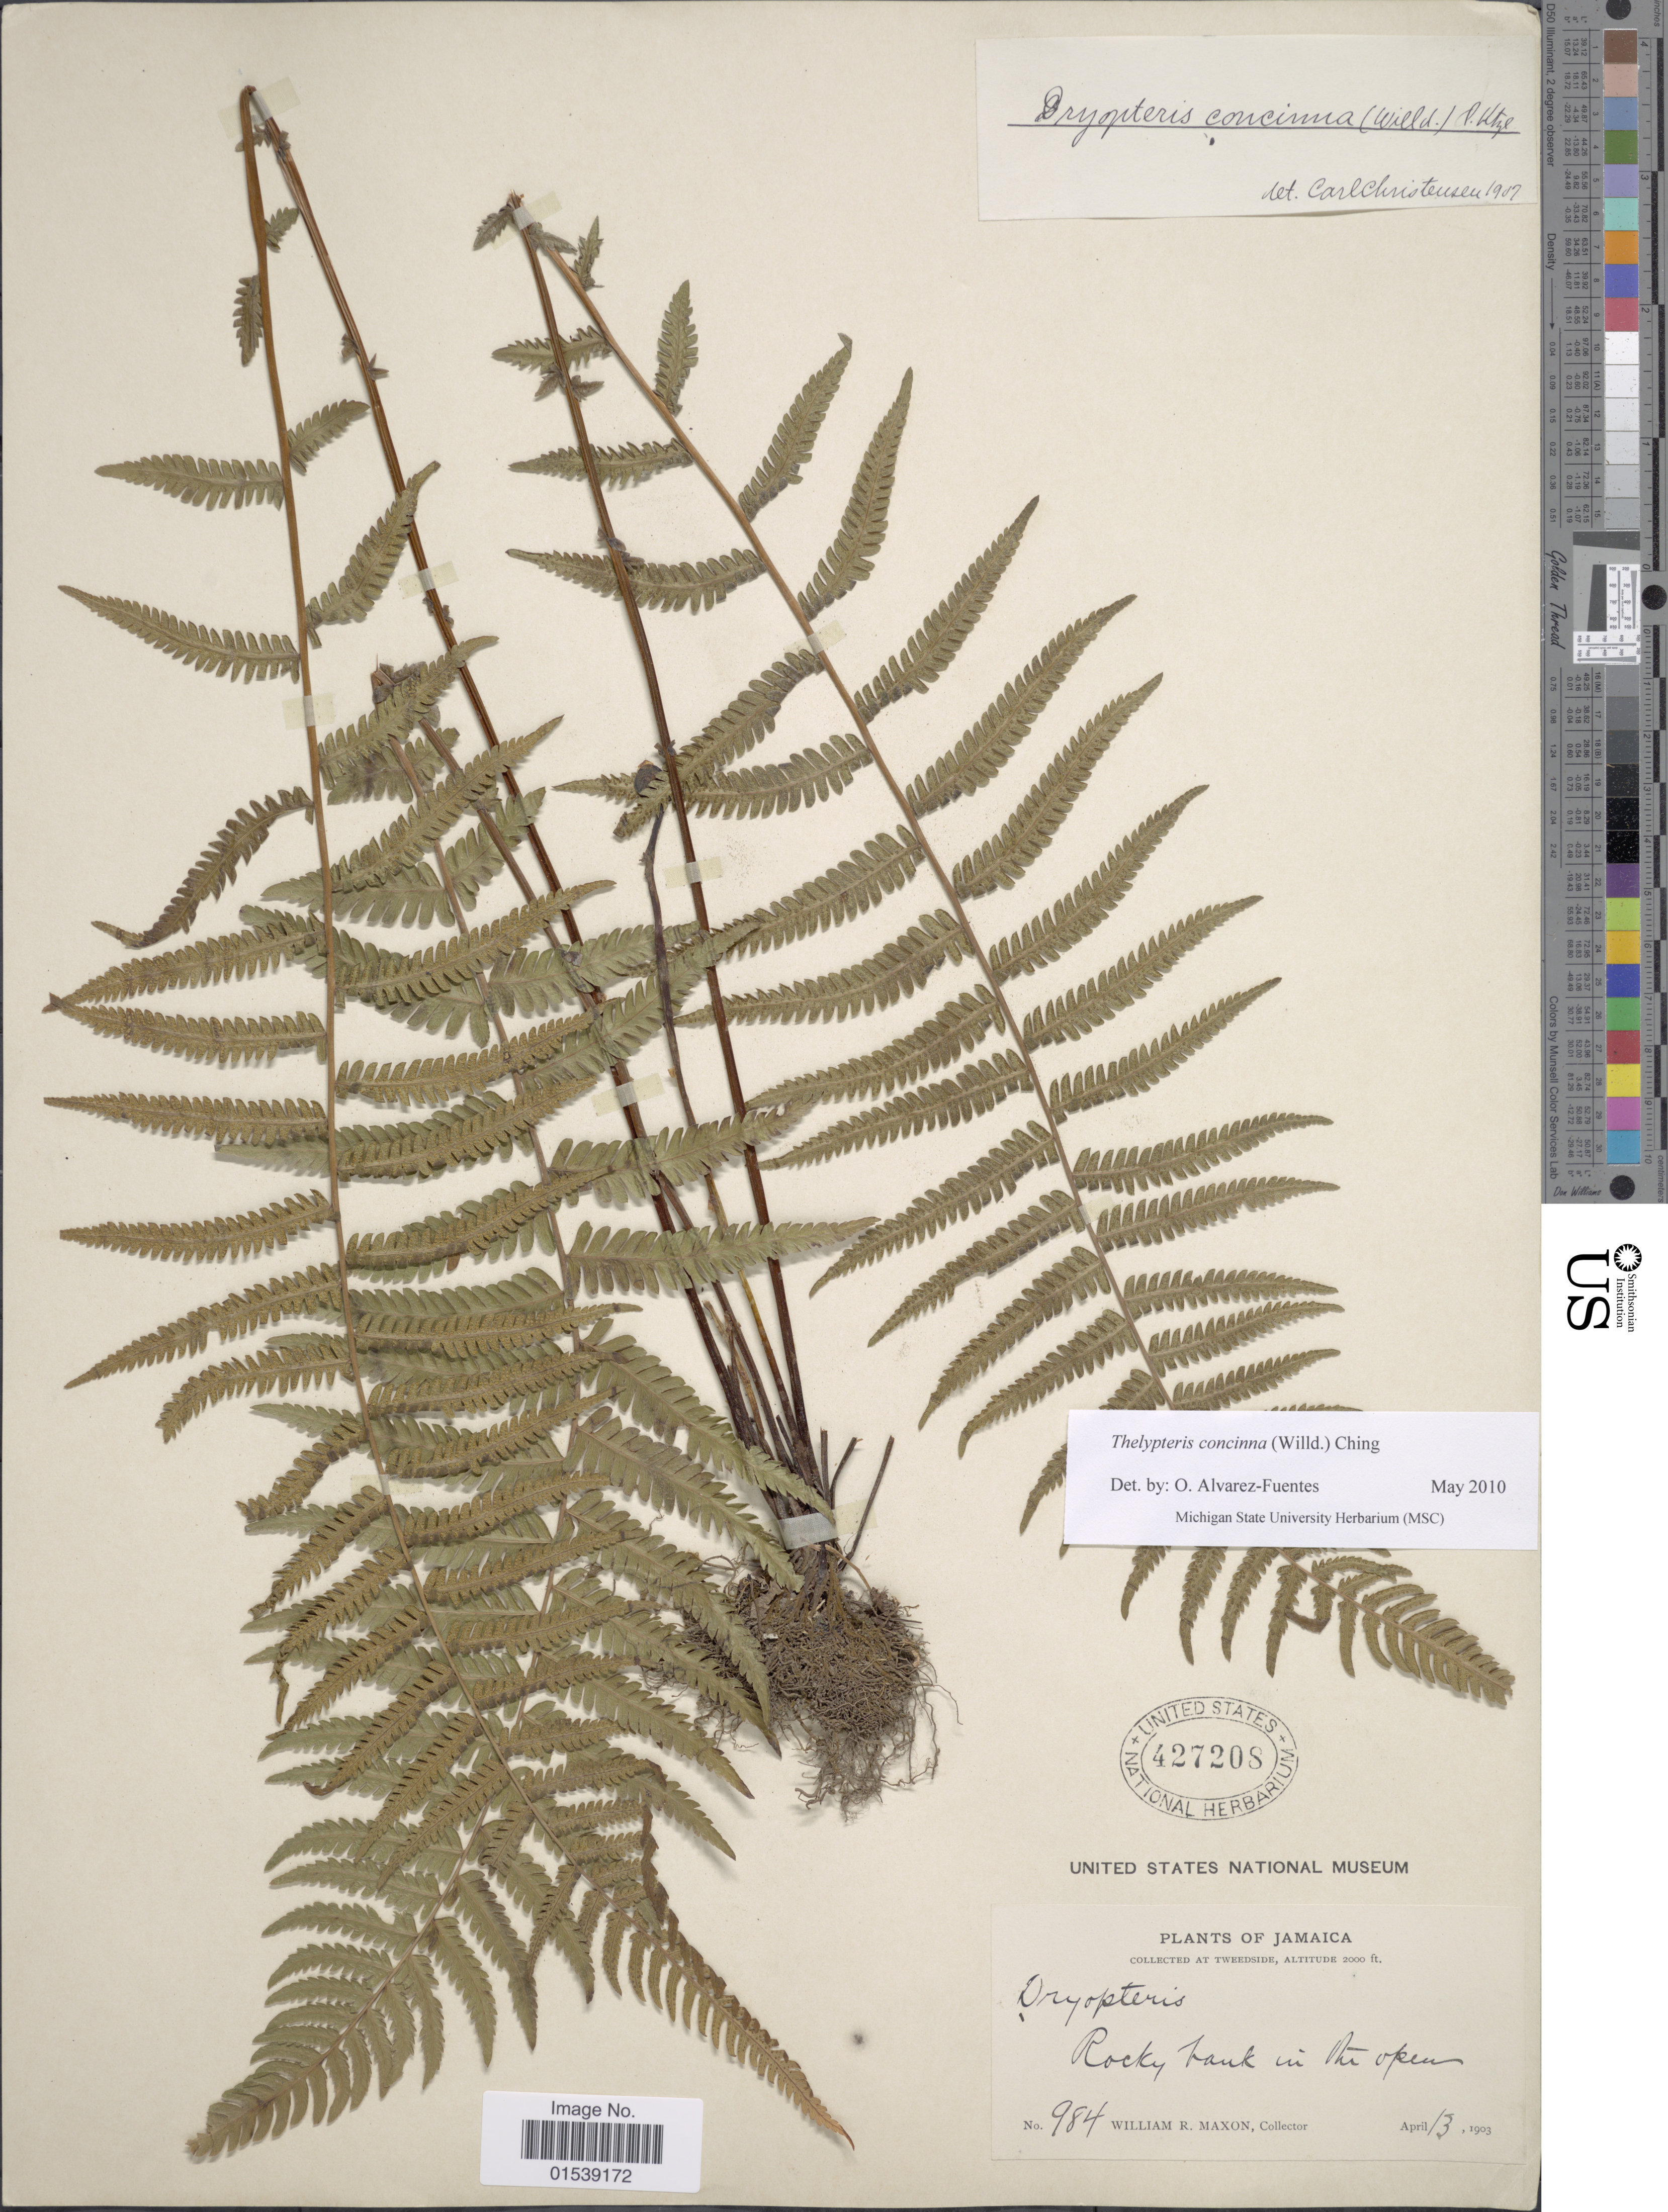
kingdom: Plantae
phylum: Tracheophyta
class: Polypodiopsida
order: Polypodiales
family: Thelypteridaceae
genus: Amauropelta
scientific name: Amauropelta concinna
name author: (Willd.) Pic. Serm.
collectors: W. R. Maxon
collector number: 984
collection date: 1903-04-13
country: Jamaica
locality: Tweedside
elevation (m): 610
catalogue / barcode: US 427208